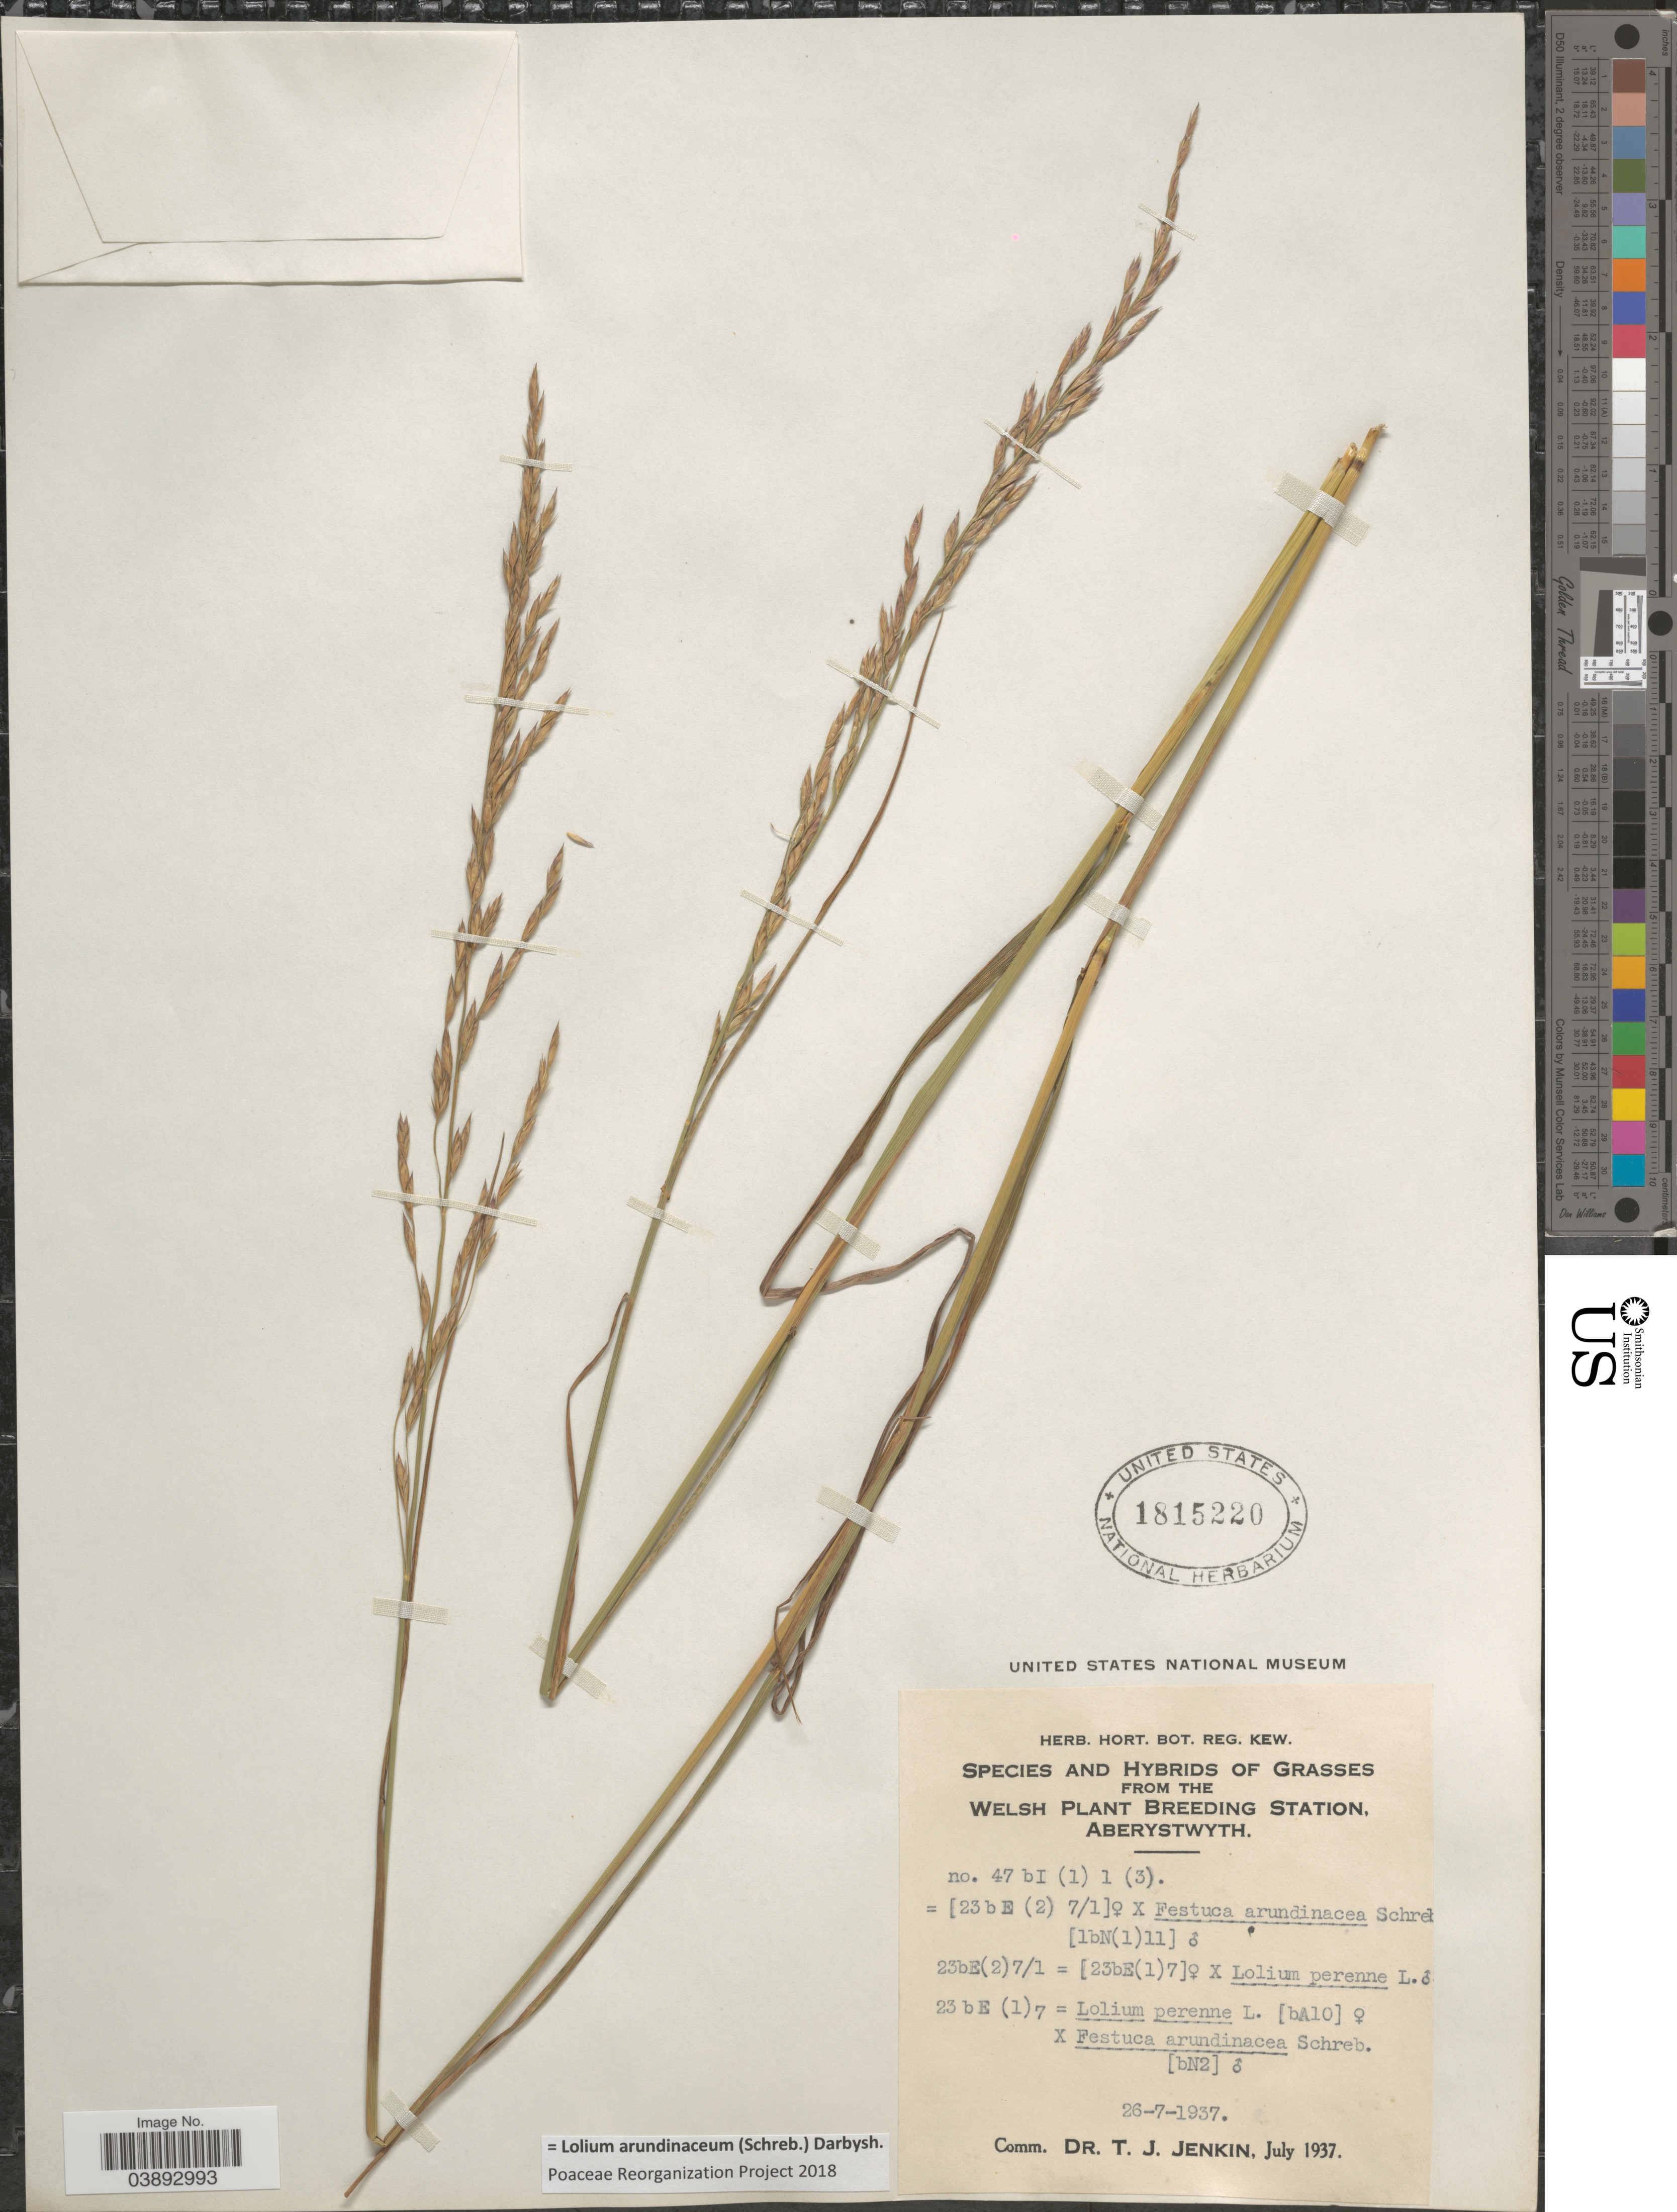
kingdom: Plantae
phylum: Tracheophyta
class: Liliopsida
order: Poales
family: Poaceae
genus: Lolium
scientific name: Lolium arundinaceum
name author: (Schreb.) Darbysh.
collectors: Ex herb. Hort. Bot. Reg. Kew.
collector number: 47b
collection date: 1937-07-26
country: United Kingdom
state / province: Wales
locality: Welsh Plant Breeding Station, Aberystwyth.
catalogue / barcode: US 1815220